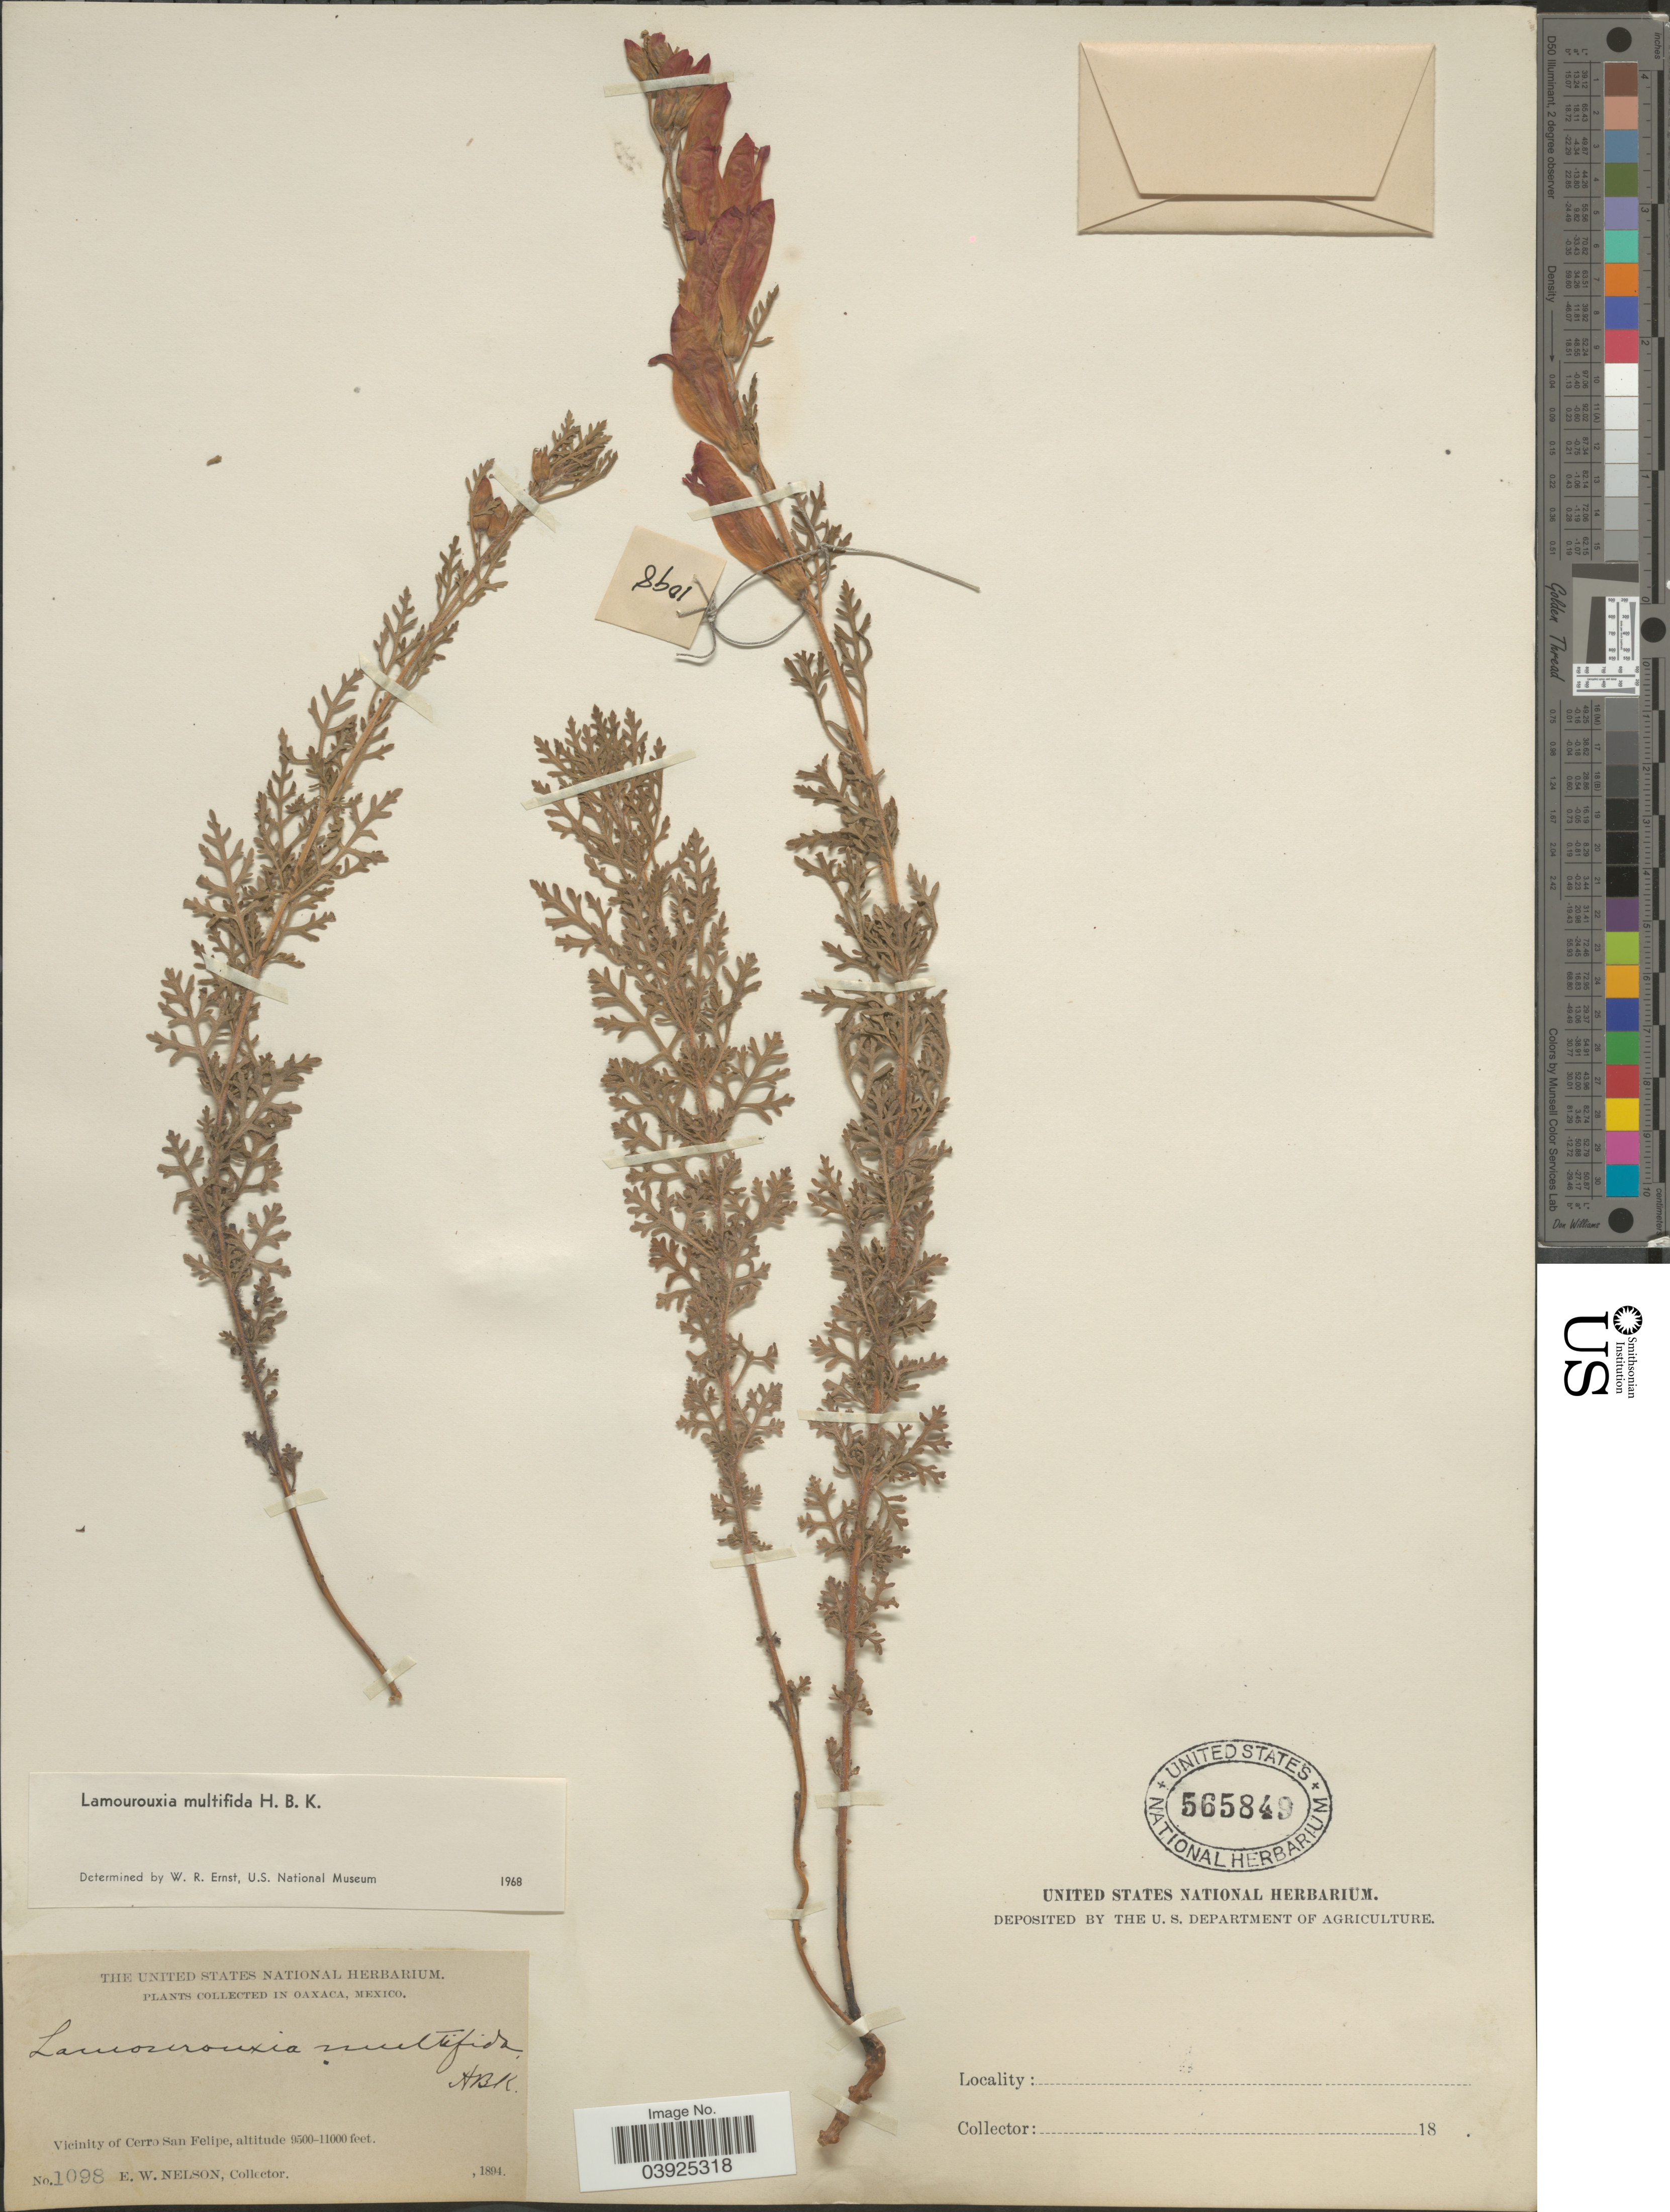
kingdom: Plantae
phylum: Tracheophyta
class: Magnoliopsida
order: Lamiales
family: Orobanchaceae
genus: Lamourouxia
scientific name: Lamourouxia multifida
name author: Kunth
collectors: E. W. Nelson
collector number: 1098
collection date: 1894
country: Mexico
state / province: Oaxaca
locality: Vicinity of Cerro San Felipe.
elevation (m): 2896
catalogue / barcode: US 565849